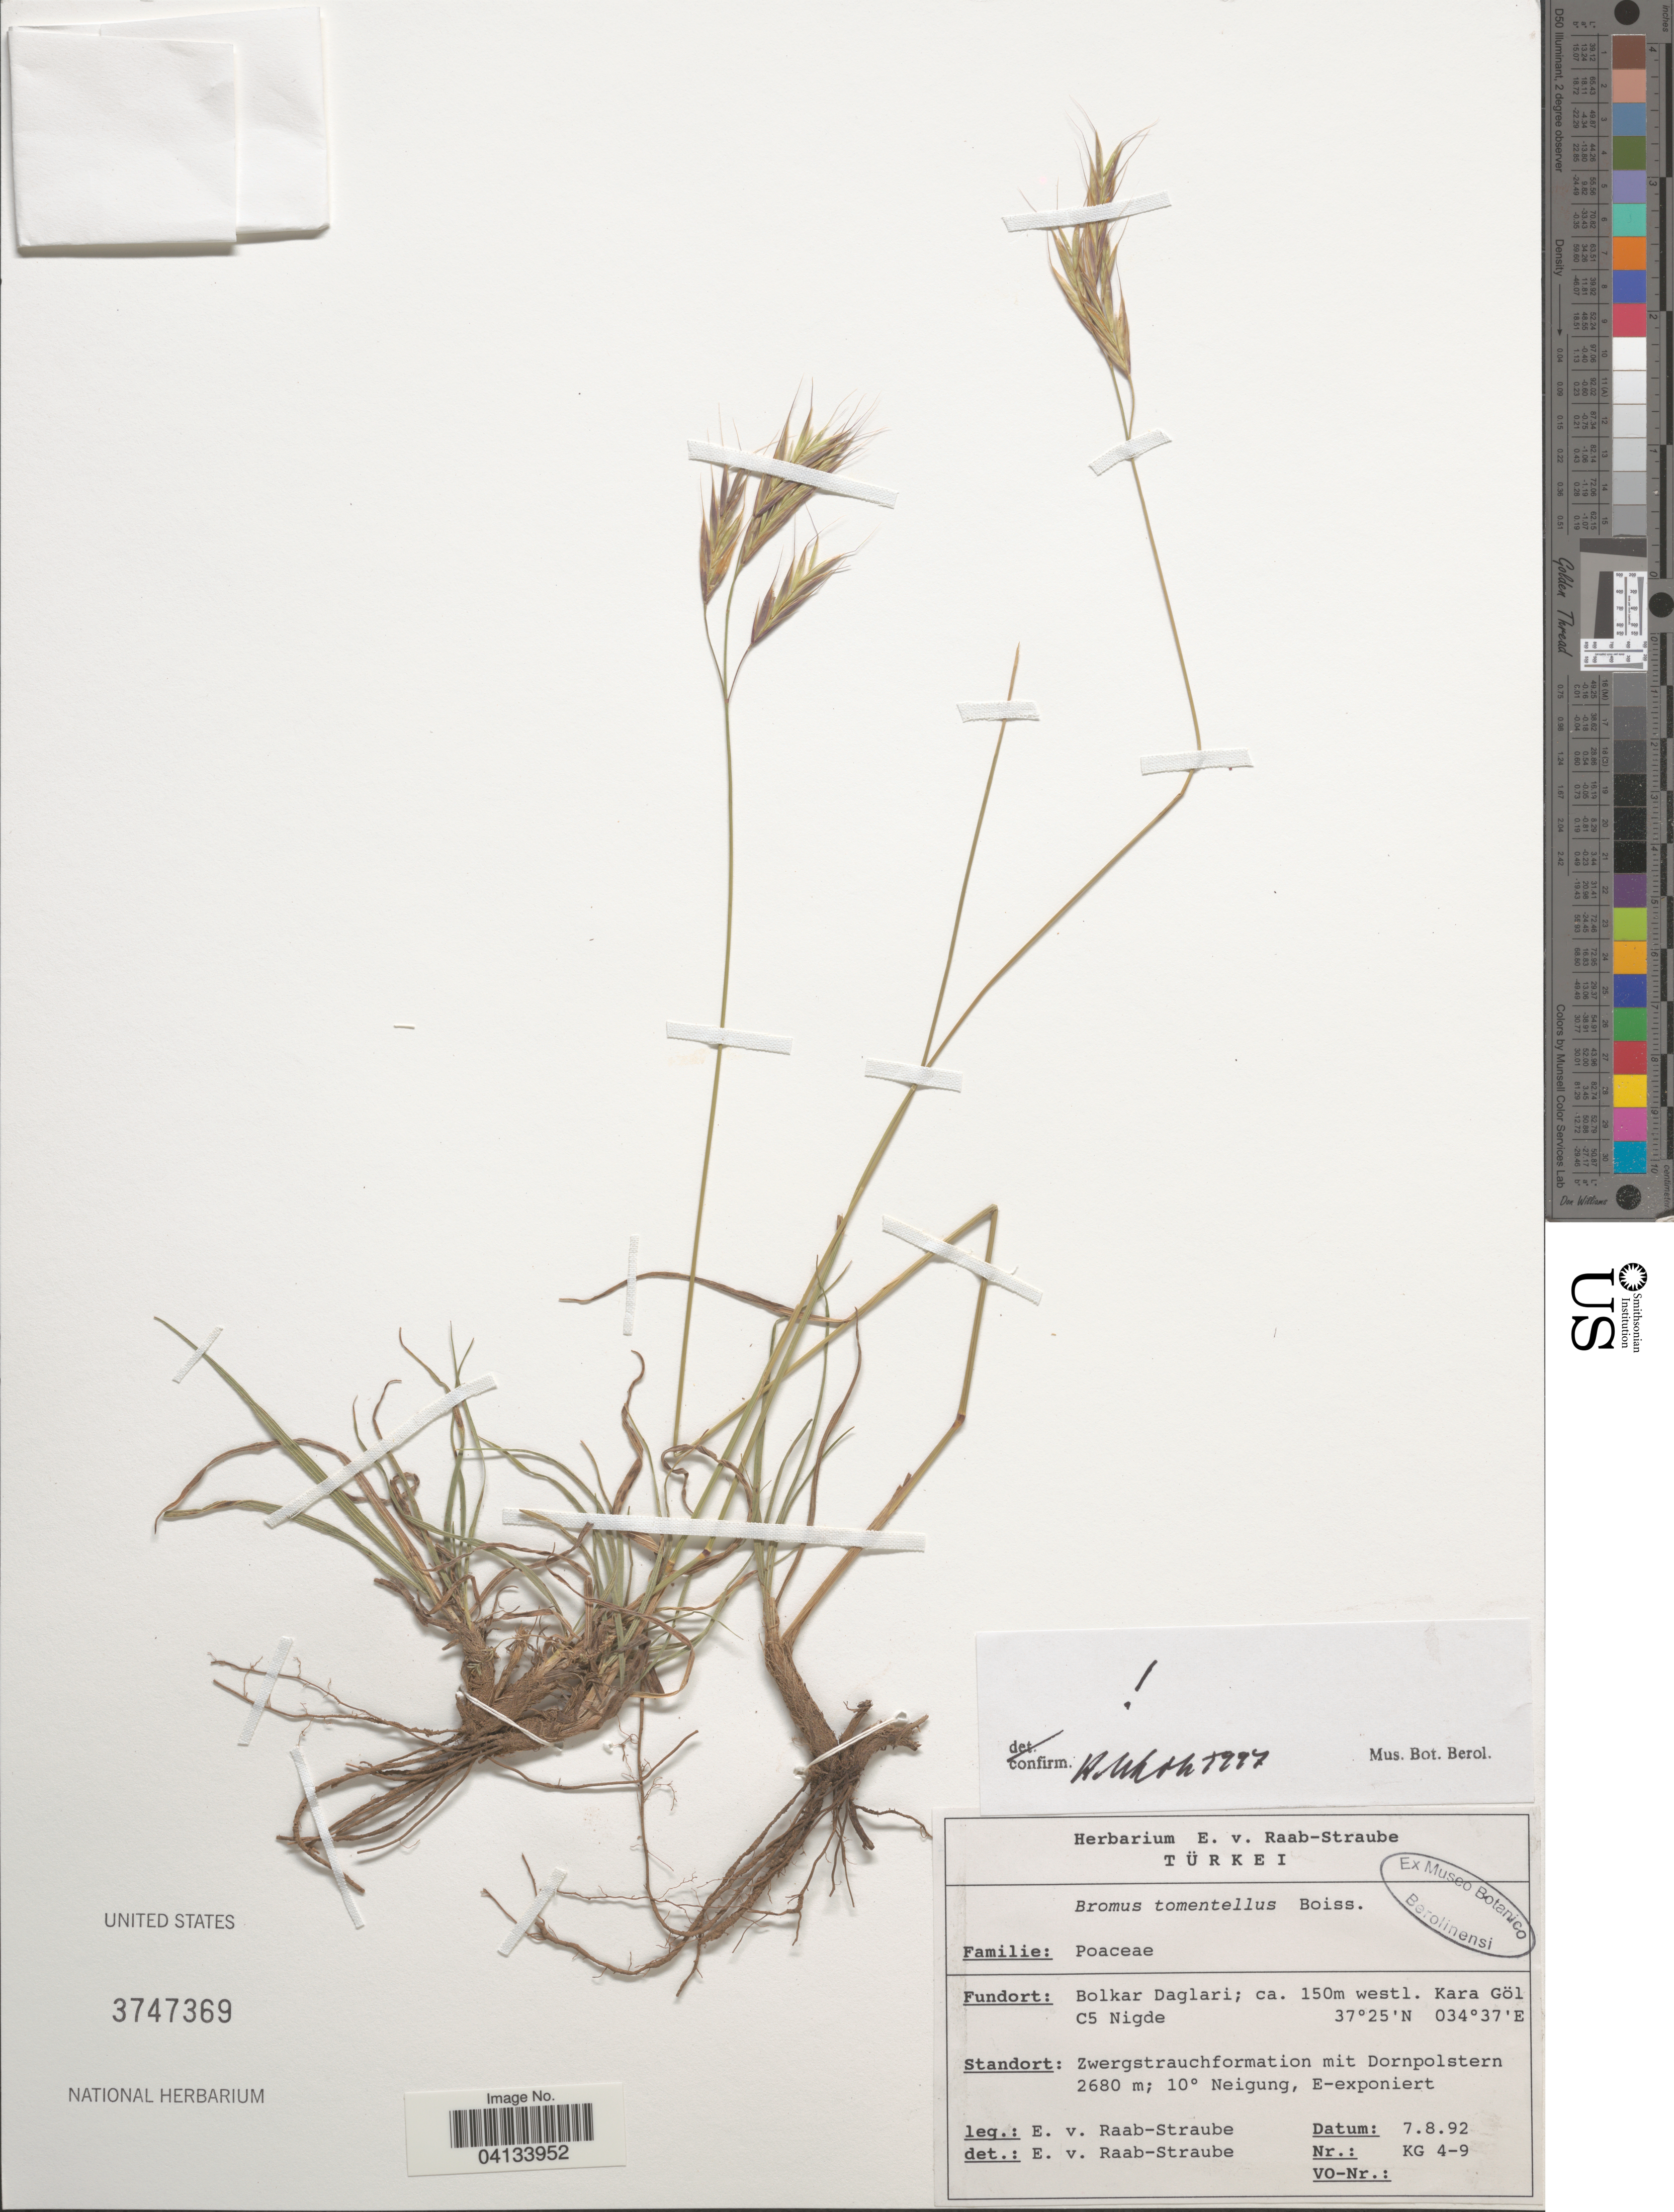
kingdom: Plantae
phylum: Tracheophyta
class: Liliopsida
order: Poales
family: Poaceae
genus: Bromus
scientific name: Bromus tomentellus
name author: Boiss.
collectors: E. Raab-Straube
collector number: KG4-9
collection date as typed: Transcribed d/m/y: 7/8/92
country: Turkey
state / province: Nigde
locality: Bolkar Daglari; ca. 150m westl. Kara Göl. C5 Nigde. E-exponiert.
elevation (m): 2680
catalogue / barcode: US 3747369